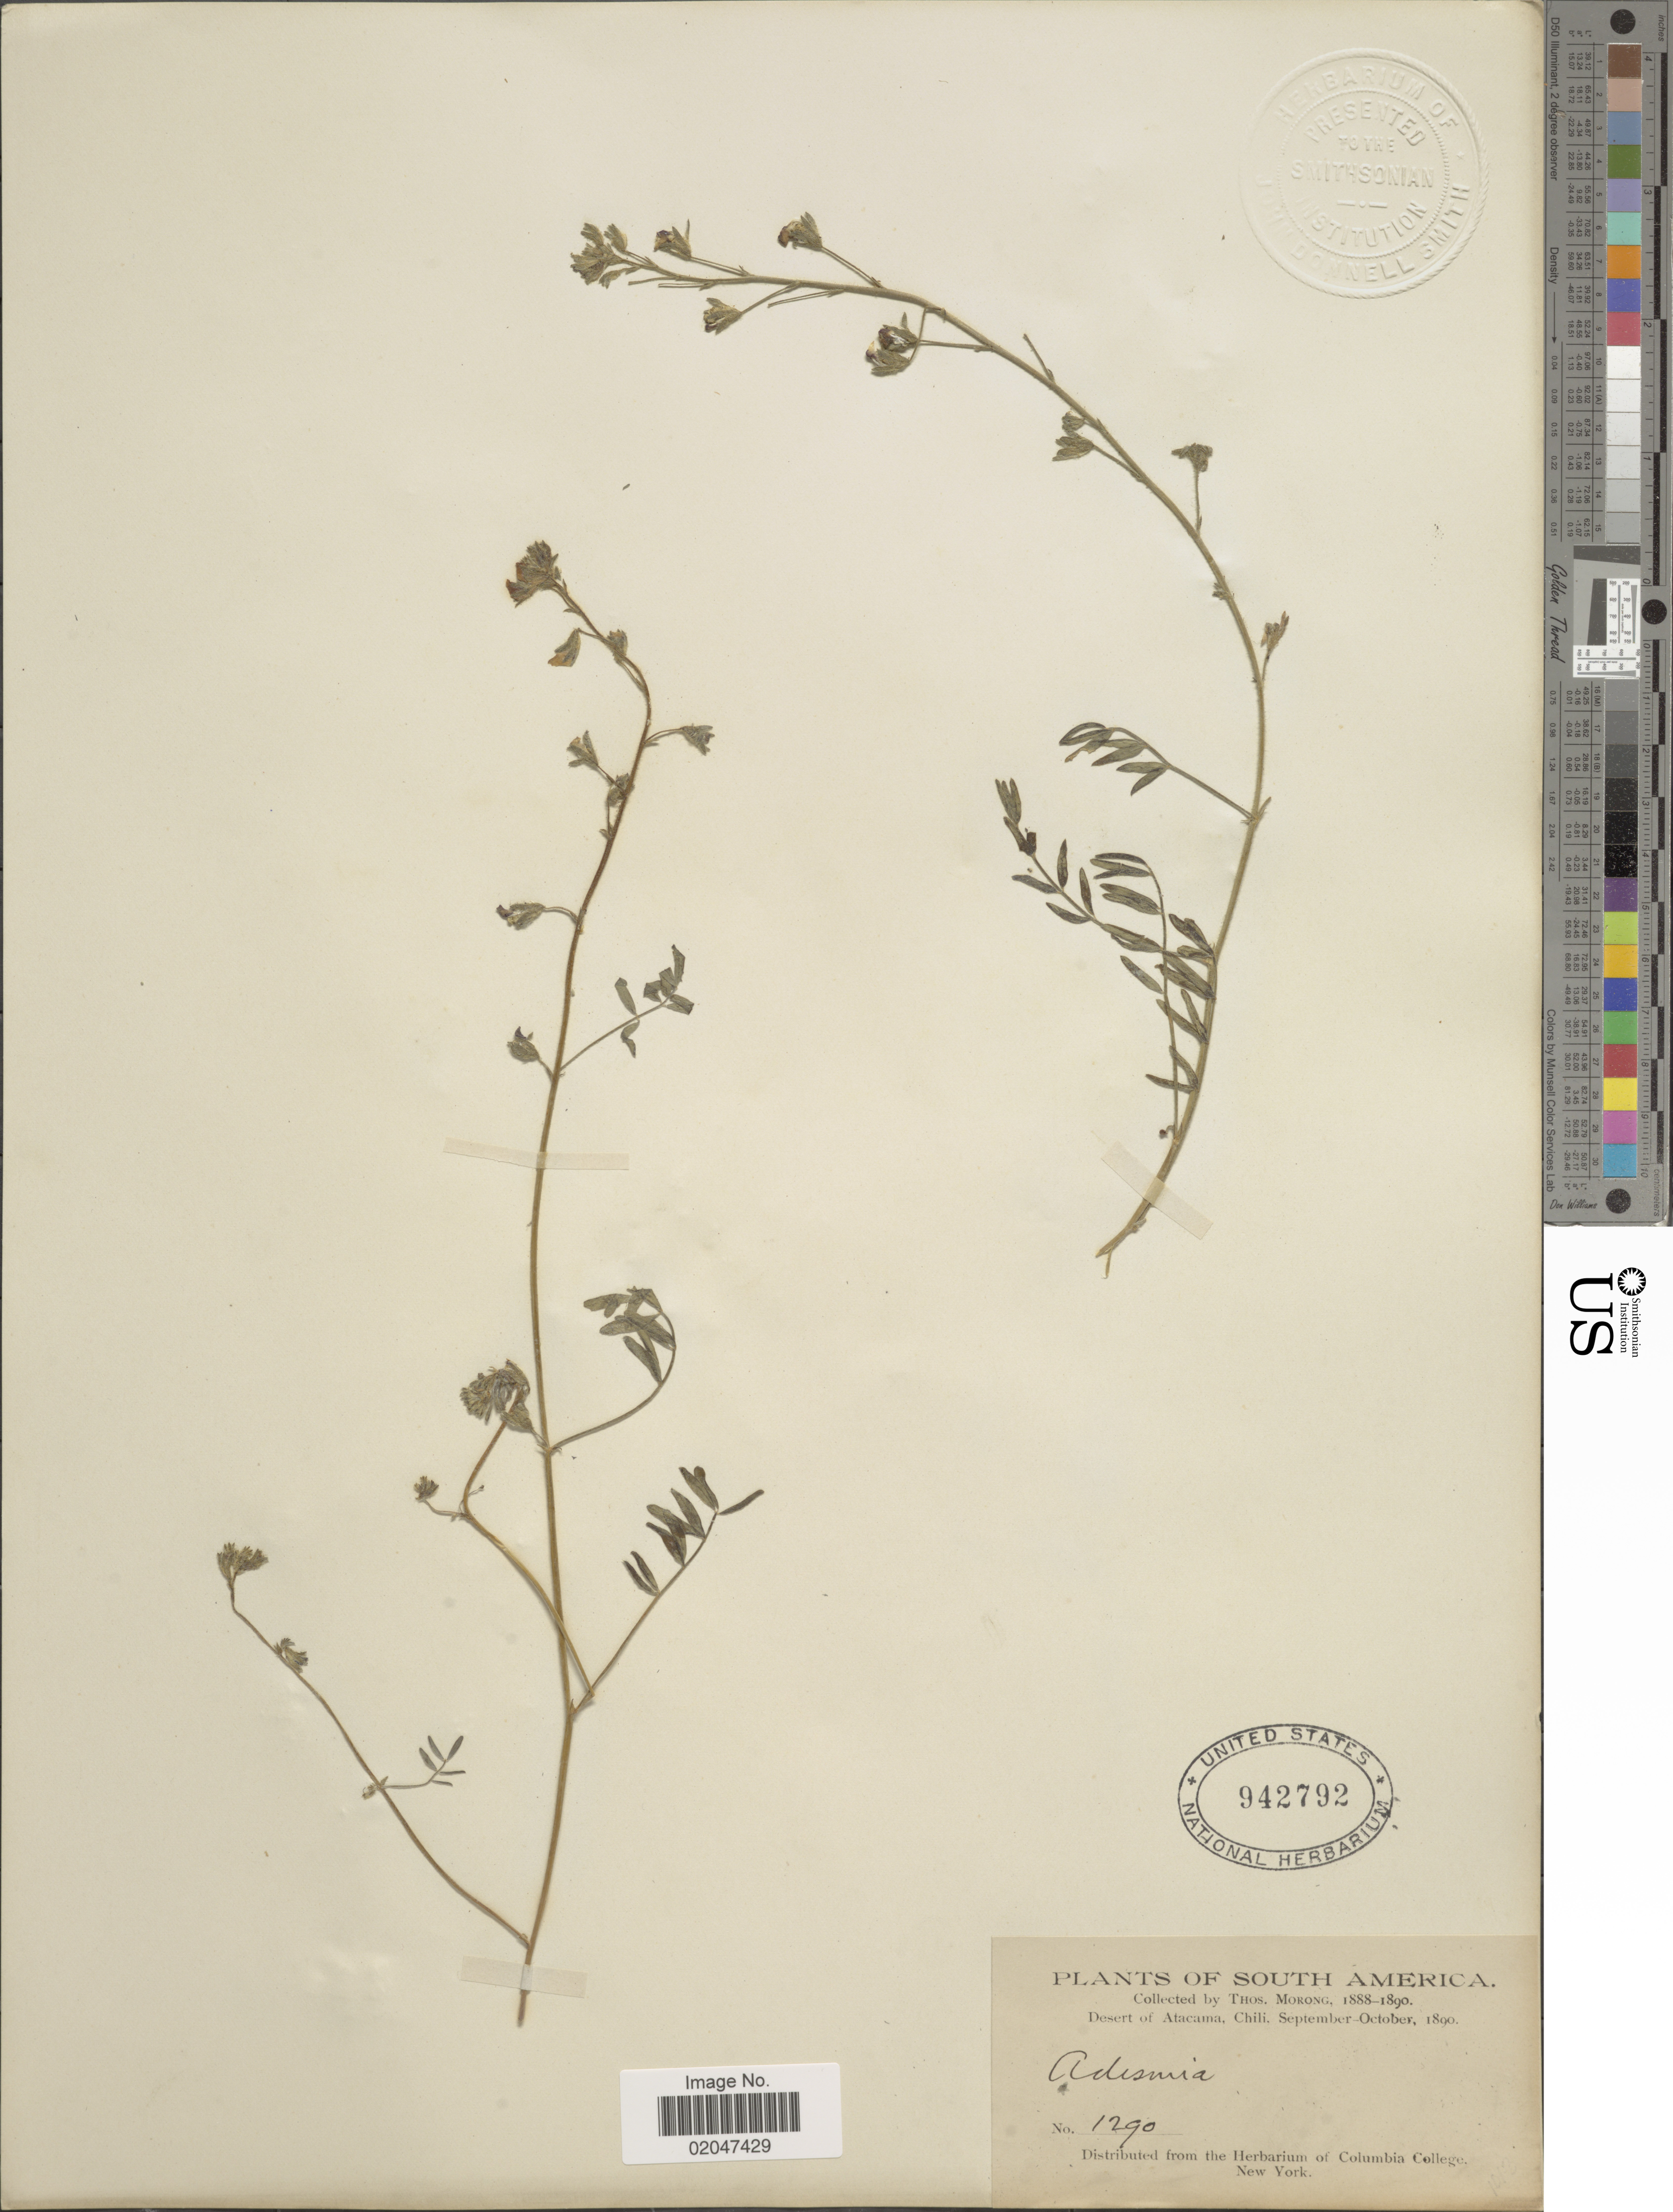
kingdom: Plantae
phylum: Tracheophyta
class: Magnoliopsida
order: Fabales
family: Fabaceae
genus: Adesmia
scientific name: Adesmia sp.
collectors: ex herb. T. Morong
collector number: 1290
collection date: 1890-09/1890-10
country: Chile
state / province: Atacama (III)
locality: Desert of Atacama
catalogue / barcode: US 942792